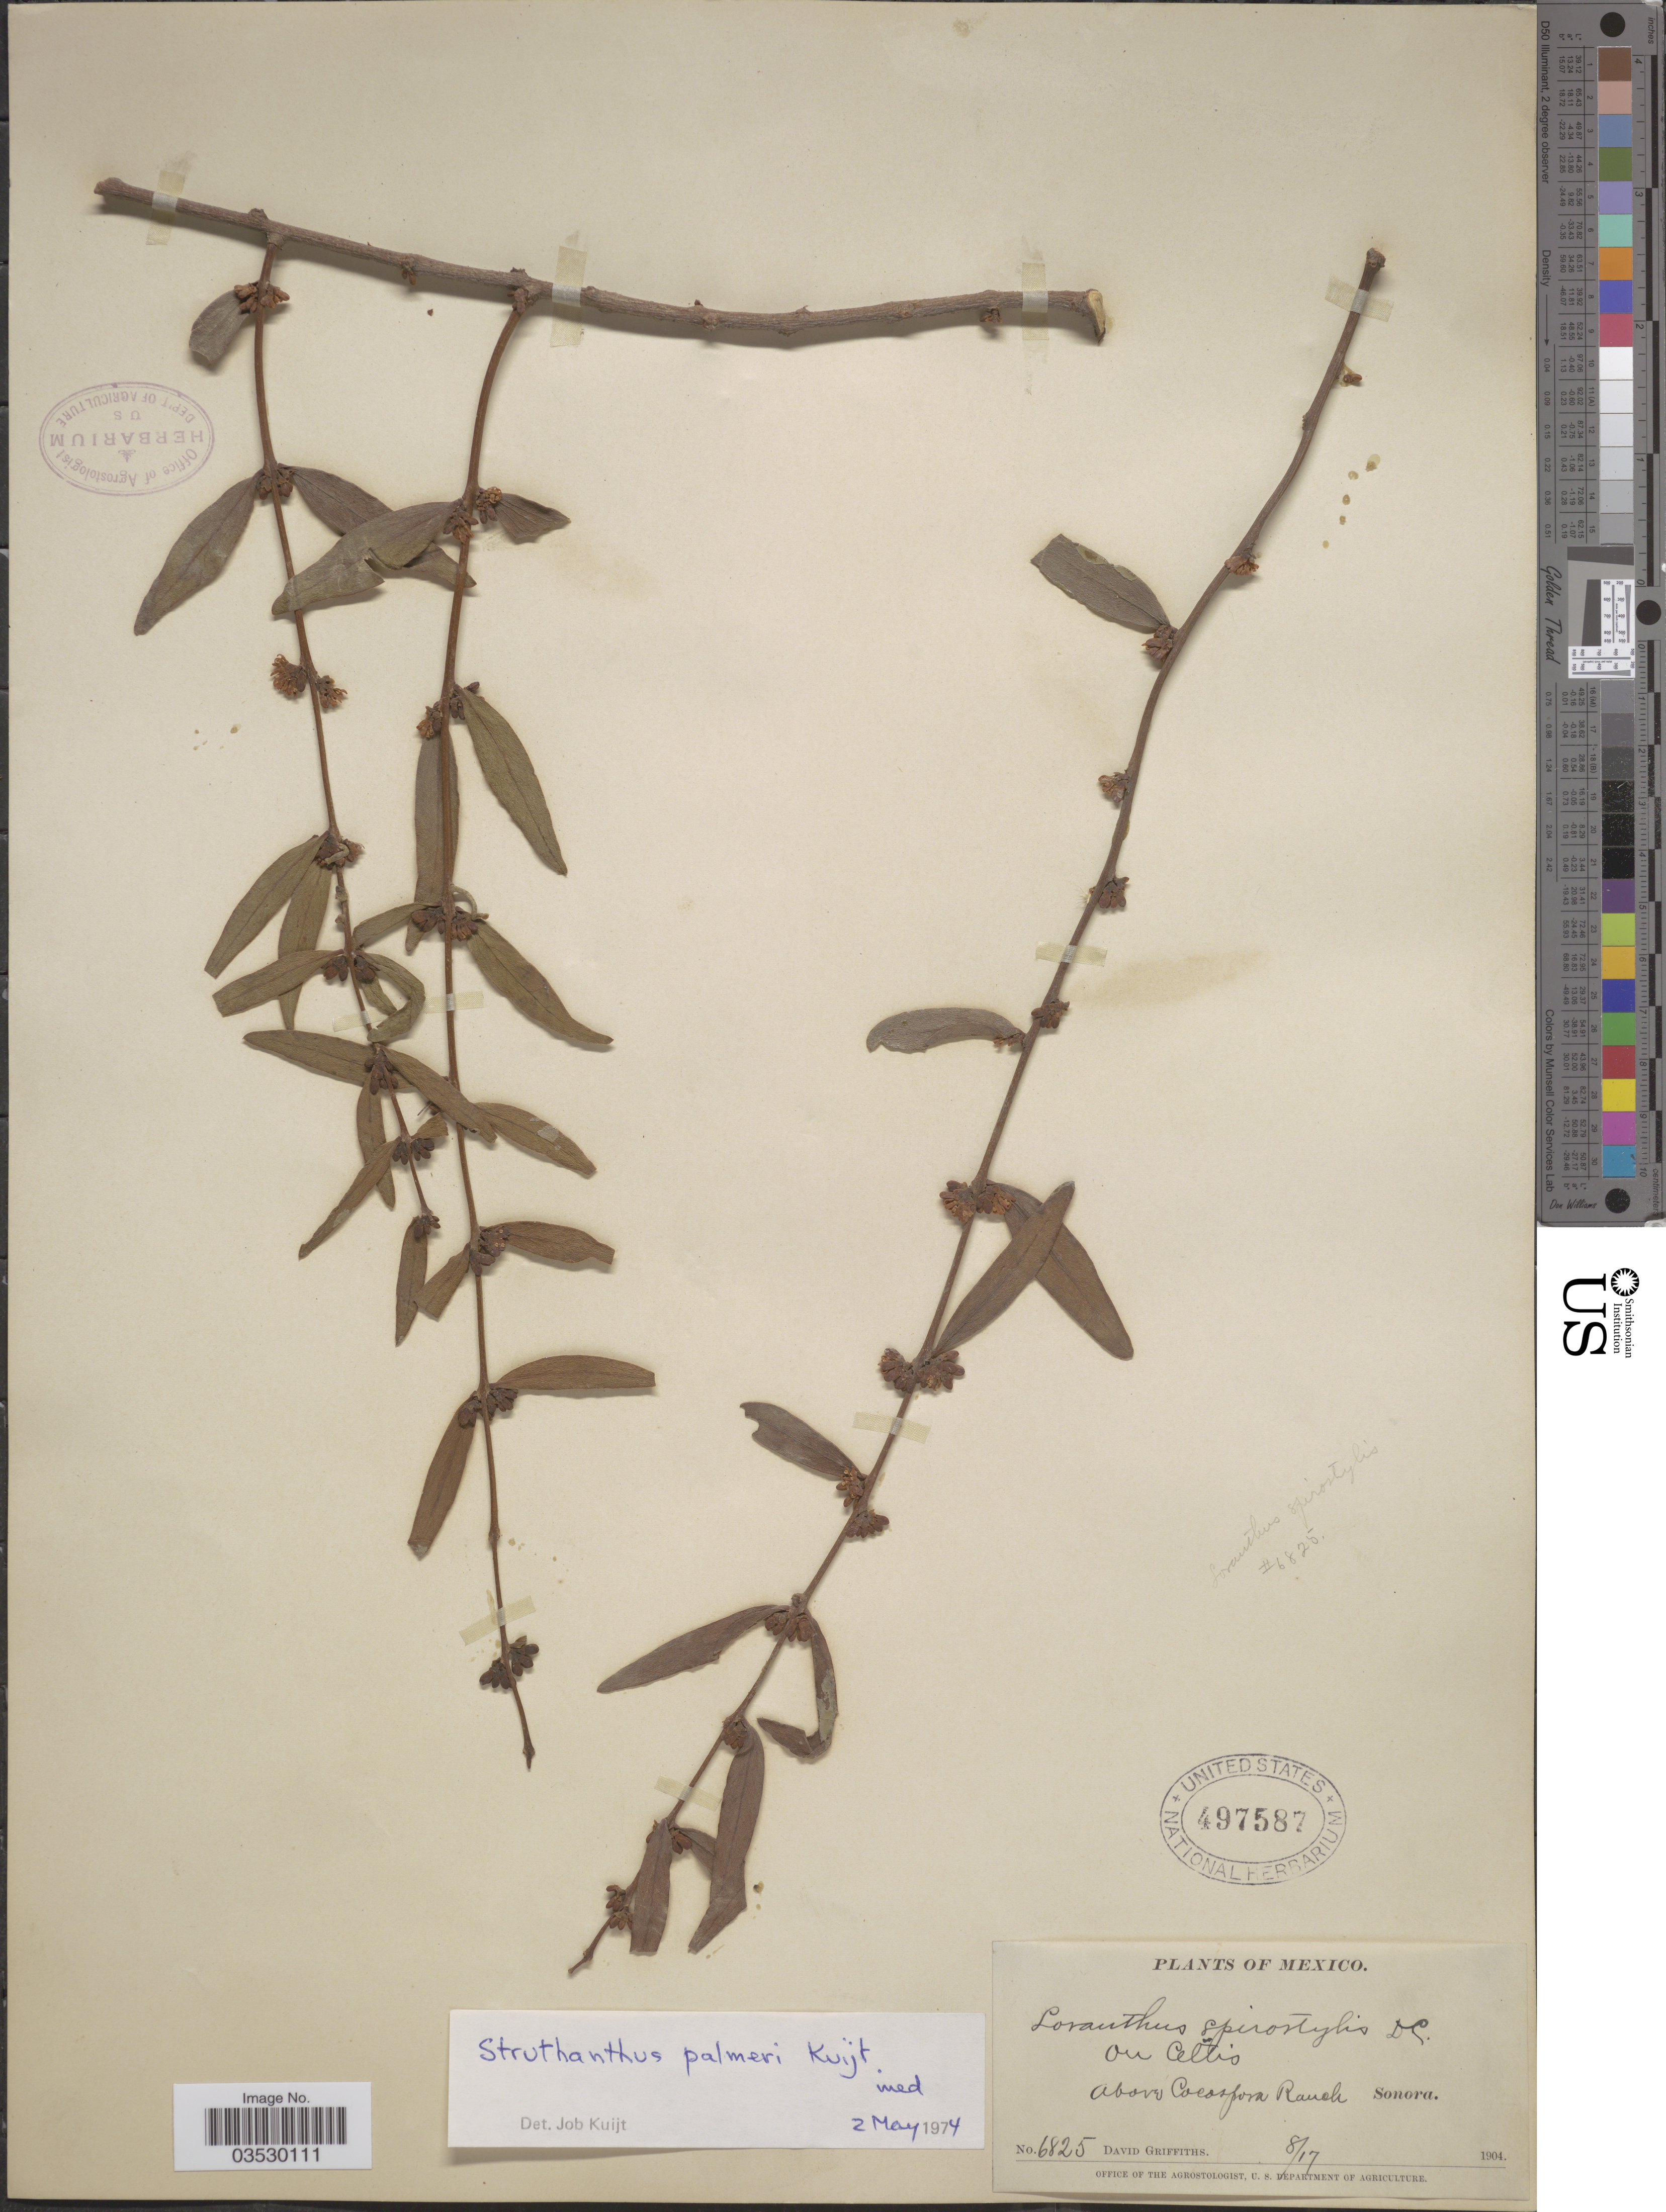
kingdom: Plantae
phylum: Tracheophyta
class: Magnoliopsida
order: Santalales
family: Loranthaceae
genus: Struthanthus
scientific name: Struthanthus palmeri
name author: Kuijt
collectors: D. Griffiths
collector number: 6825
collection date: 1904-08-17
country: Mexico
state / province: Sonora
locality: Above Cocospora Ranch.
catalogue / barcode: US 497587